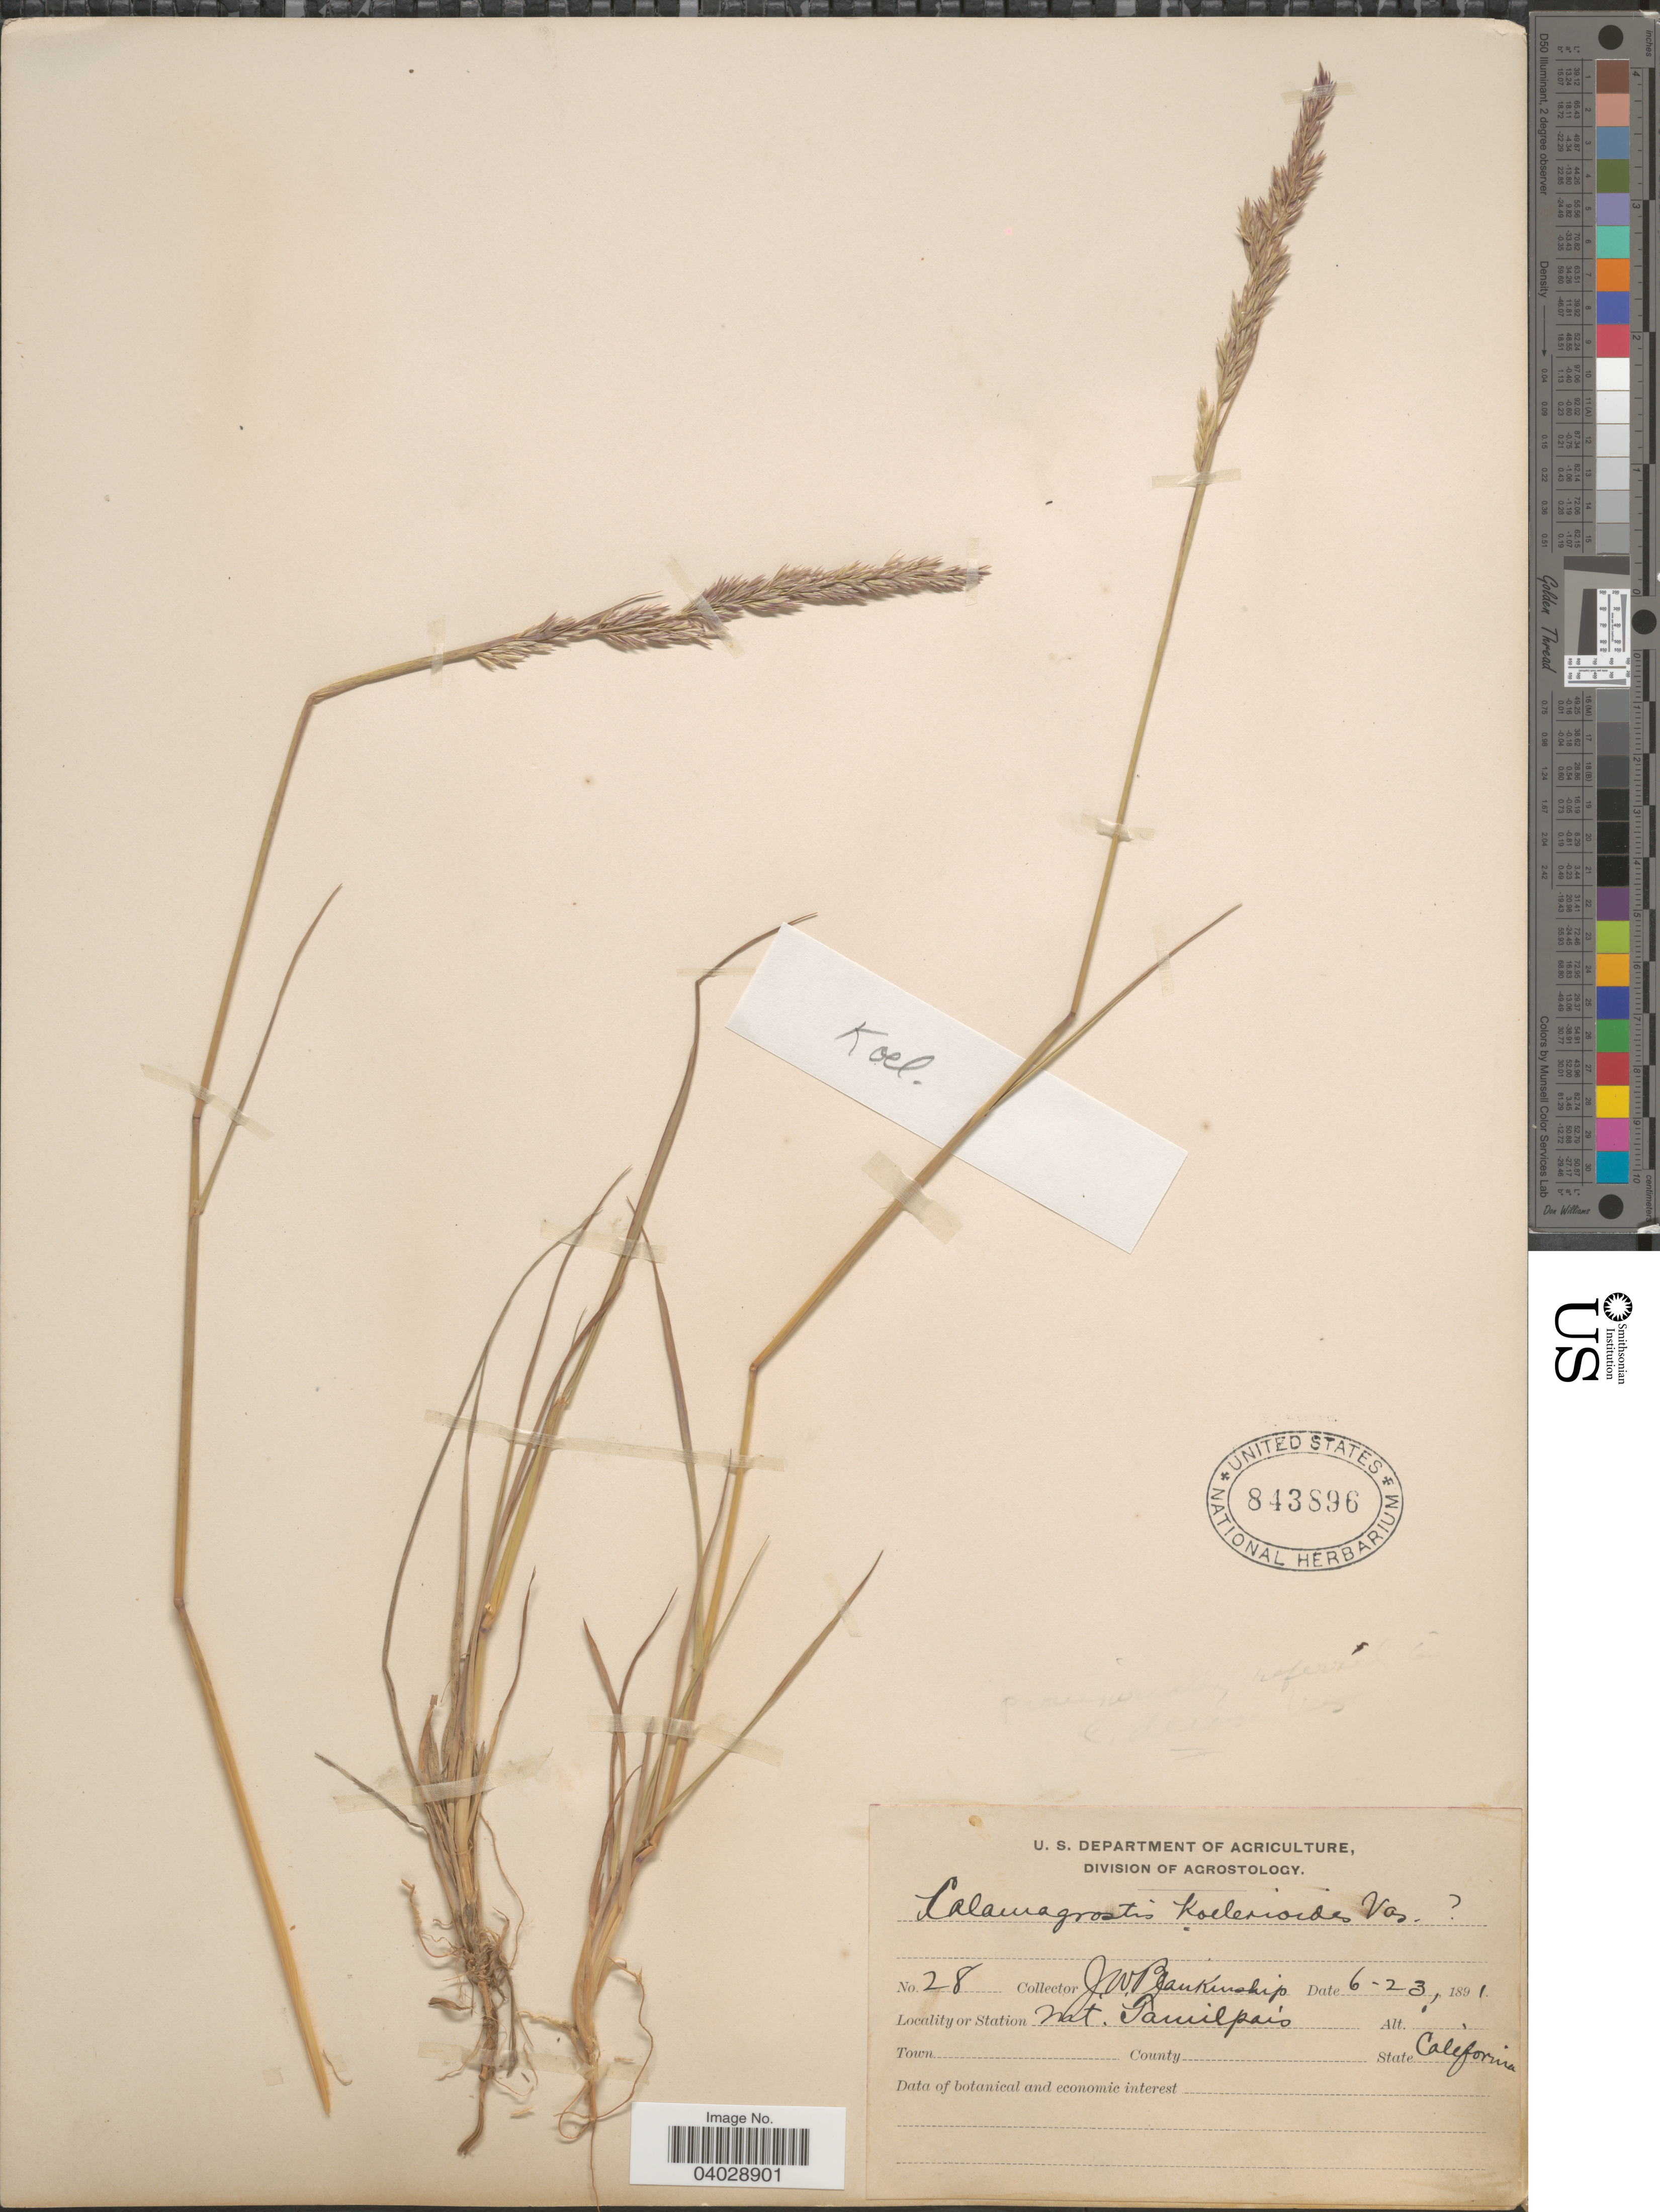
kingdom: Plantae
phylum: Tracheophyta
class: Liliopsida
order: Poales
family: Poaceae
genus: Calamagrostis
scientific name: Calamagrostis koelerioides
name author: Vasey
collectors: J. W. Blankinship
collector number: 28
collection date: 1891-06-23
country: United States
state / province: California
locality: Mt. Tamalpais.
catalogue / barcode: US 843896